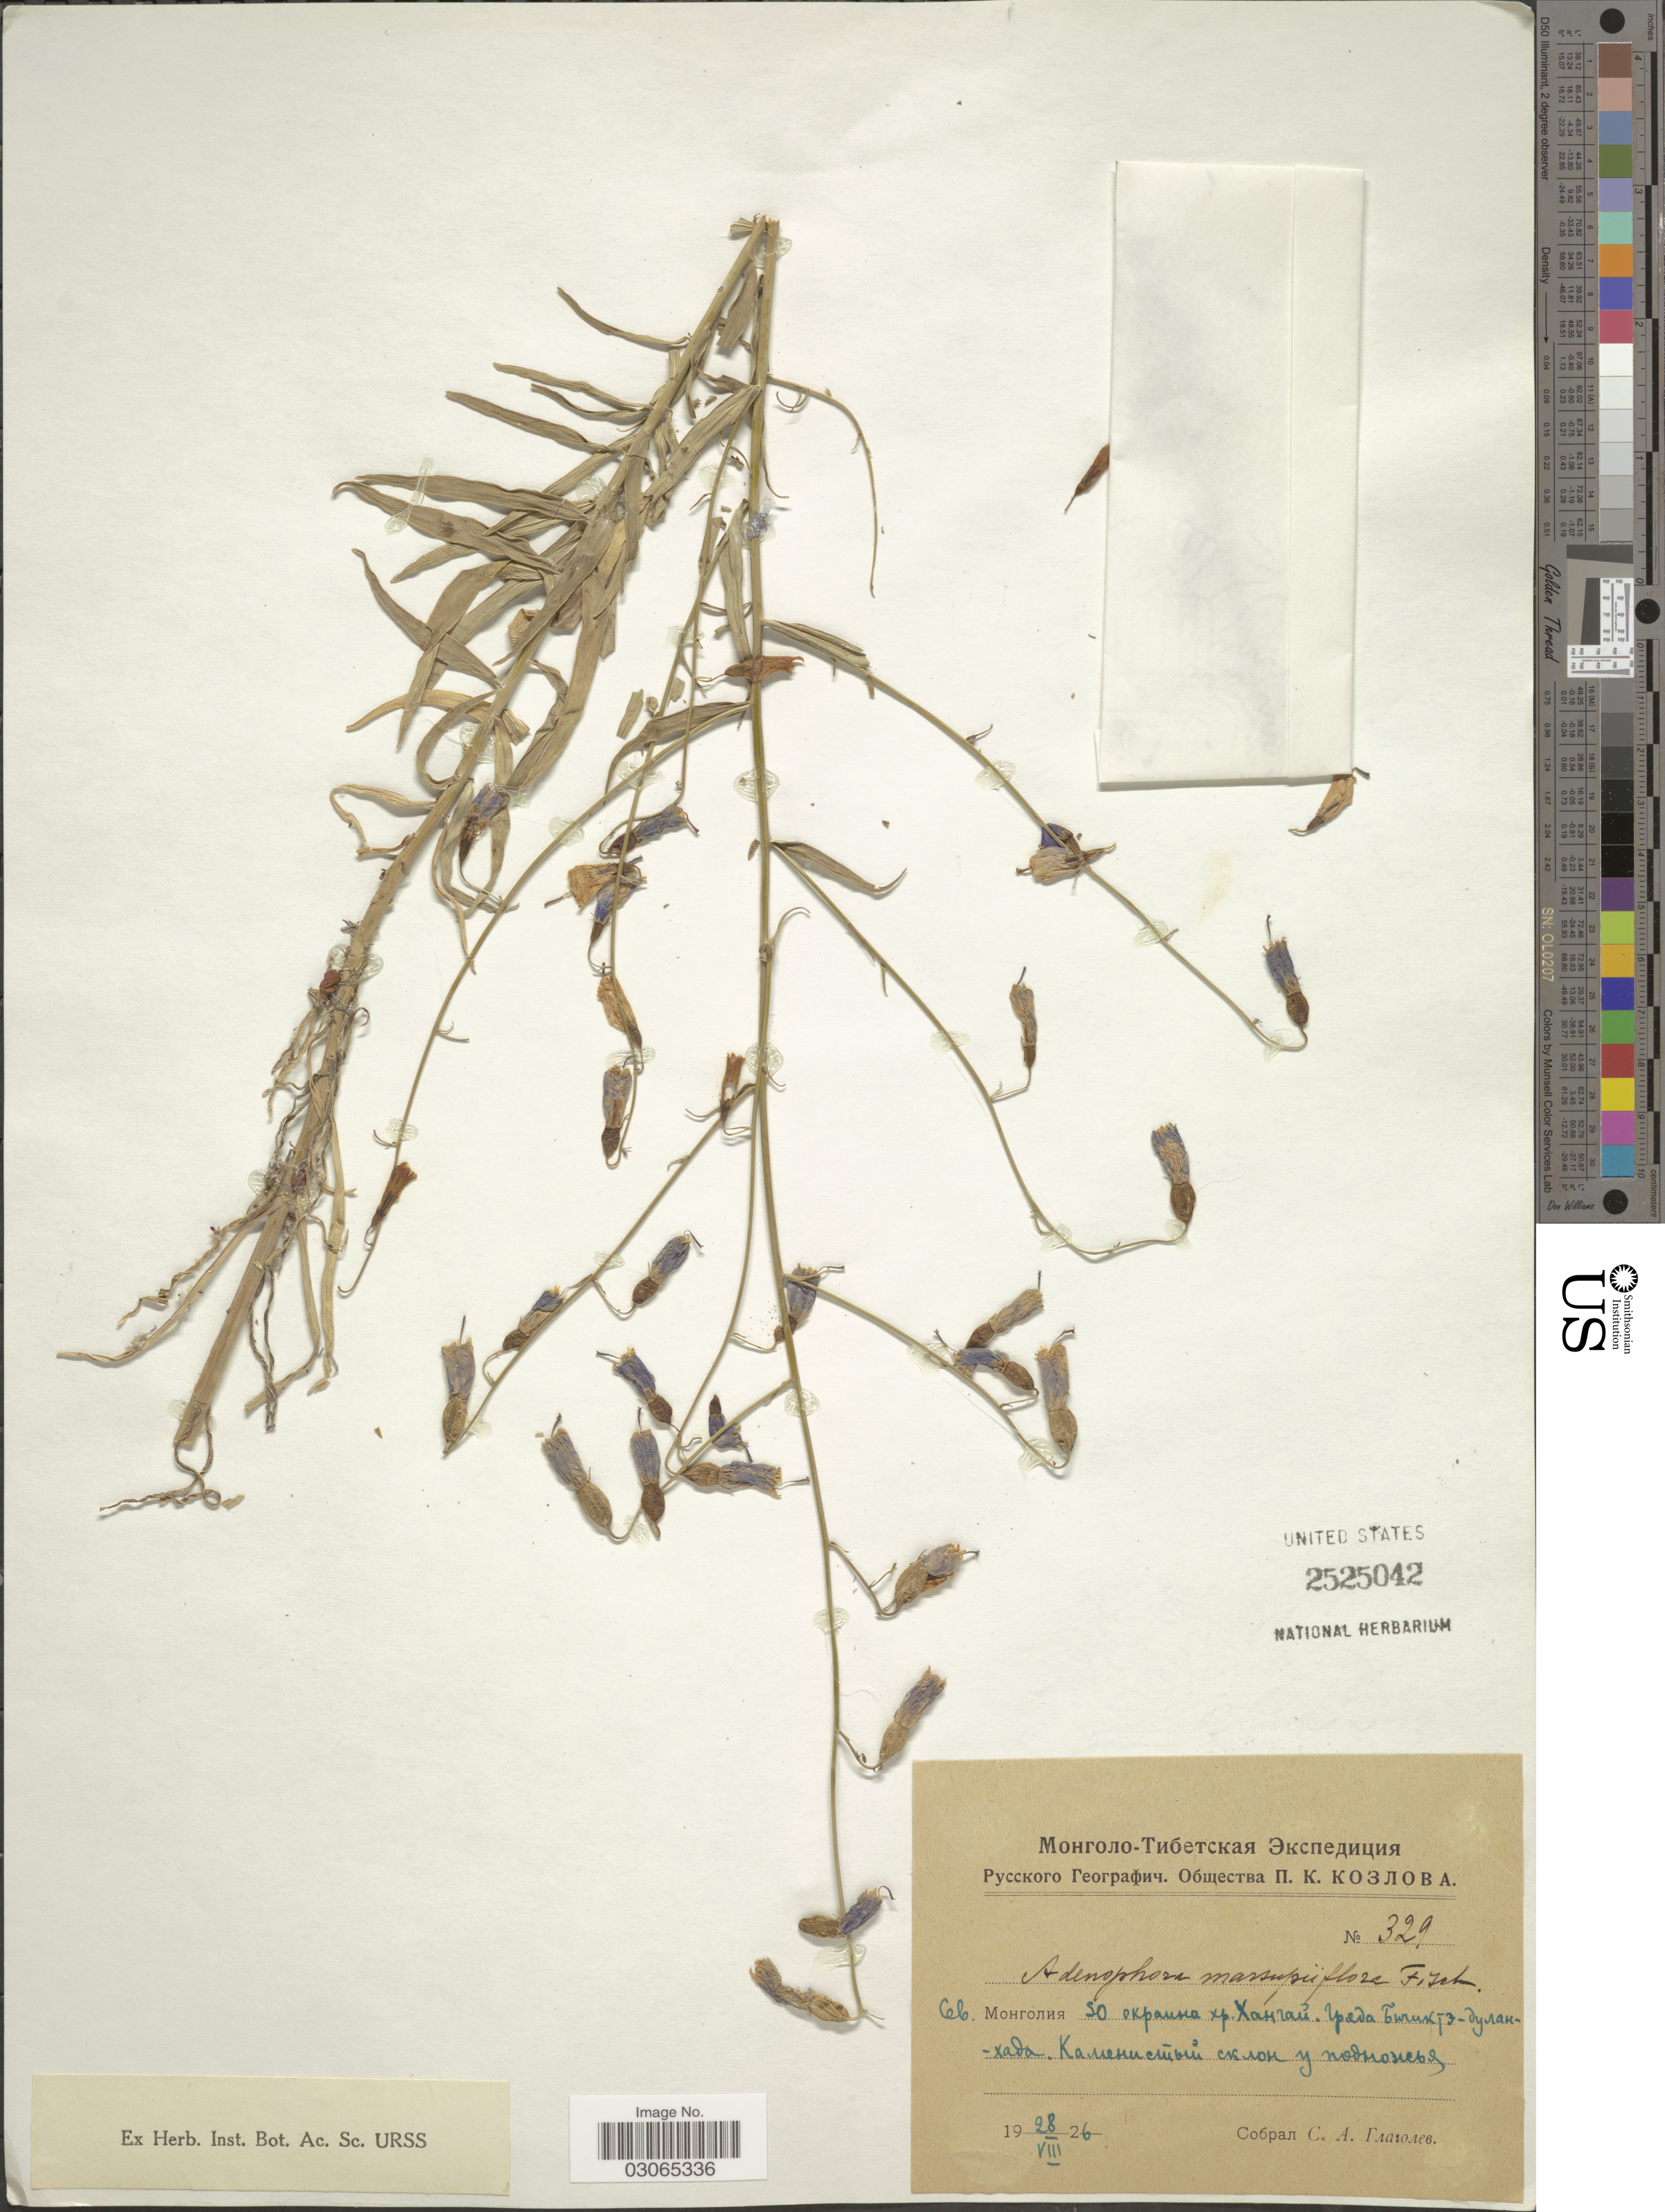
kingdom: Plantae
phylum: Tracheophyta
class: Magnoliopsida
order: Asterales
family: Campanulaceae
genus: Adenophora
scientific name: Adenophora marsupiiflora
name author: Fisch.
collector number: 329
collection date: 1926-08-28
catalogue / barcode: US 2525042